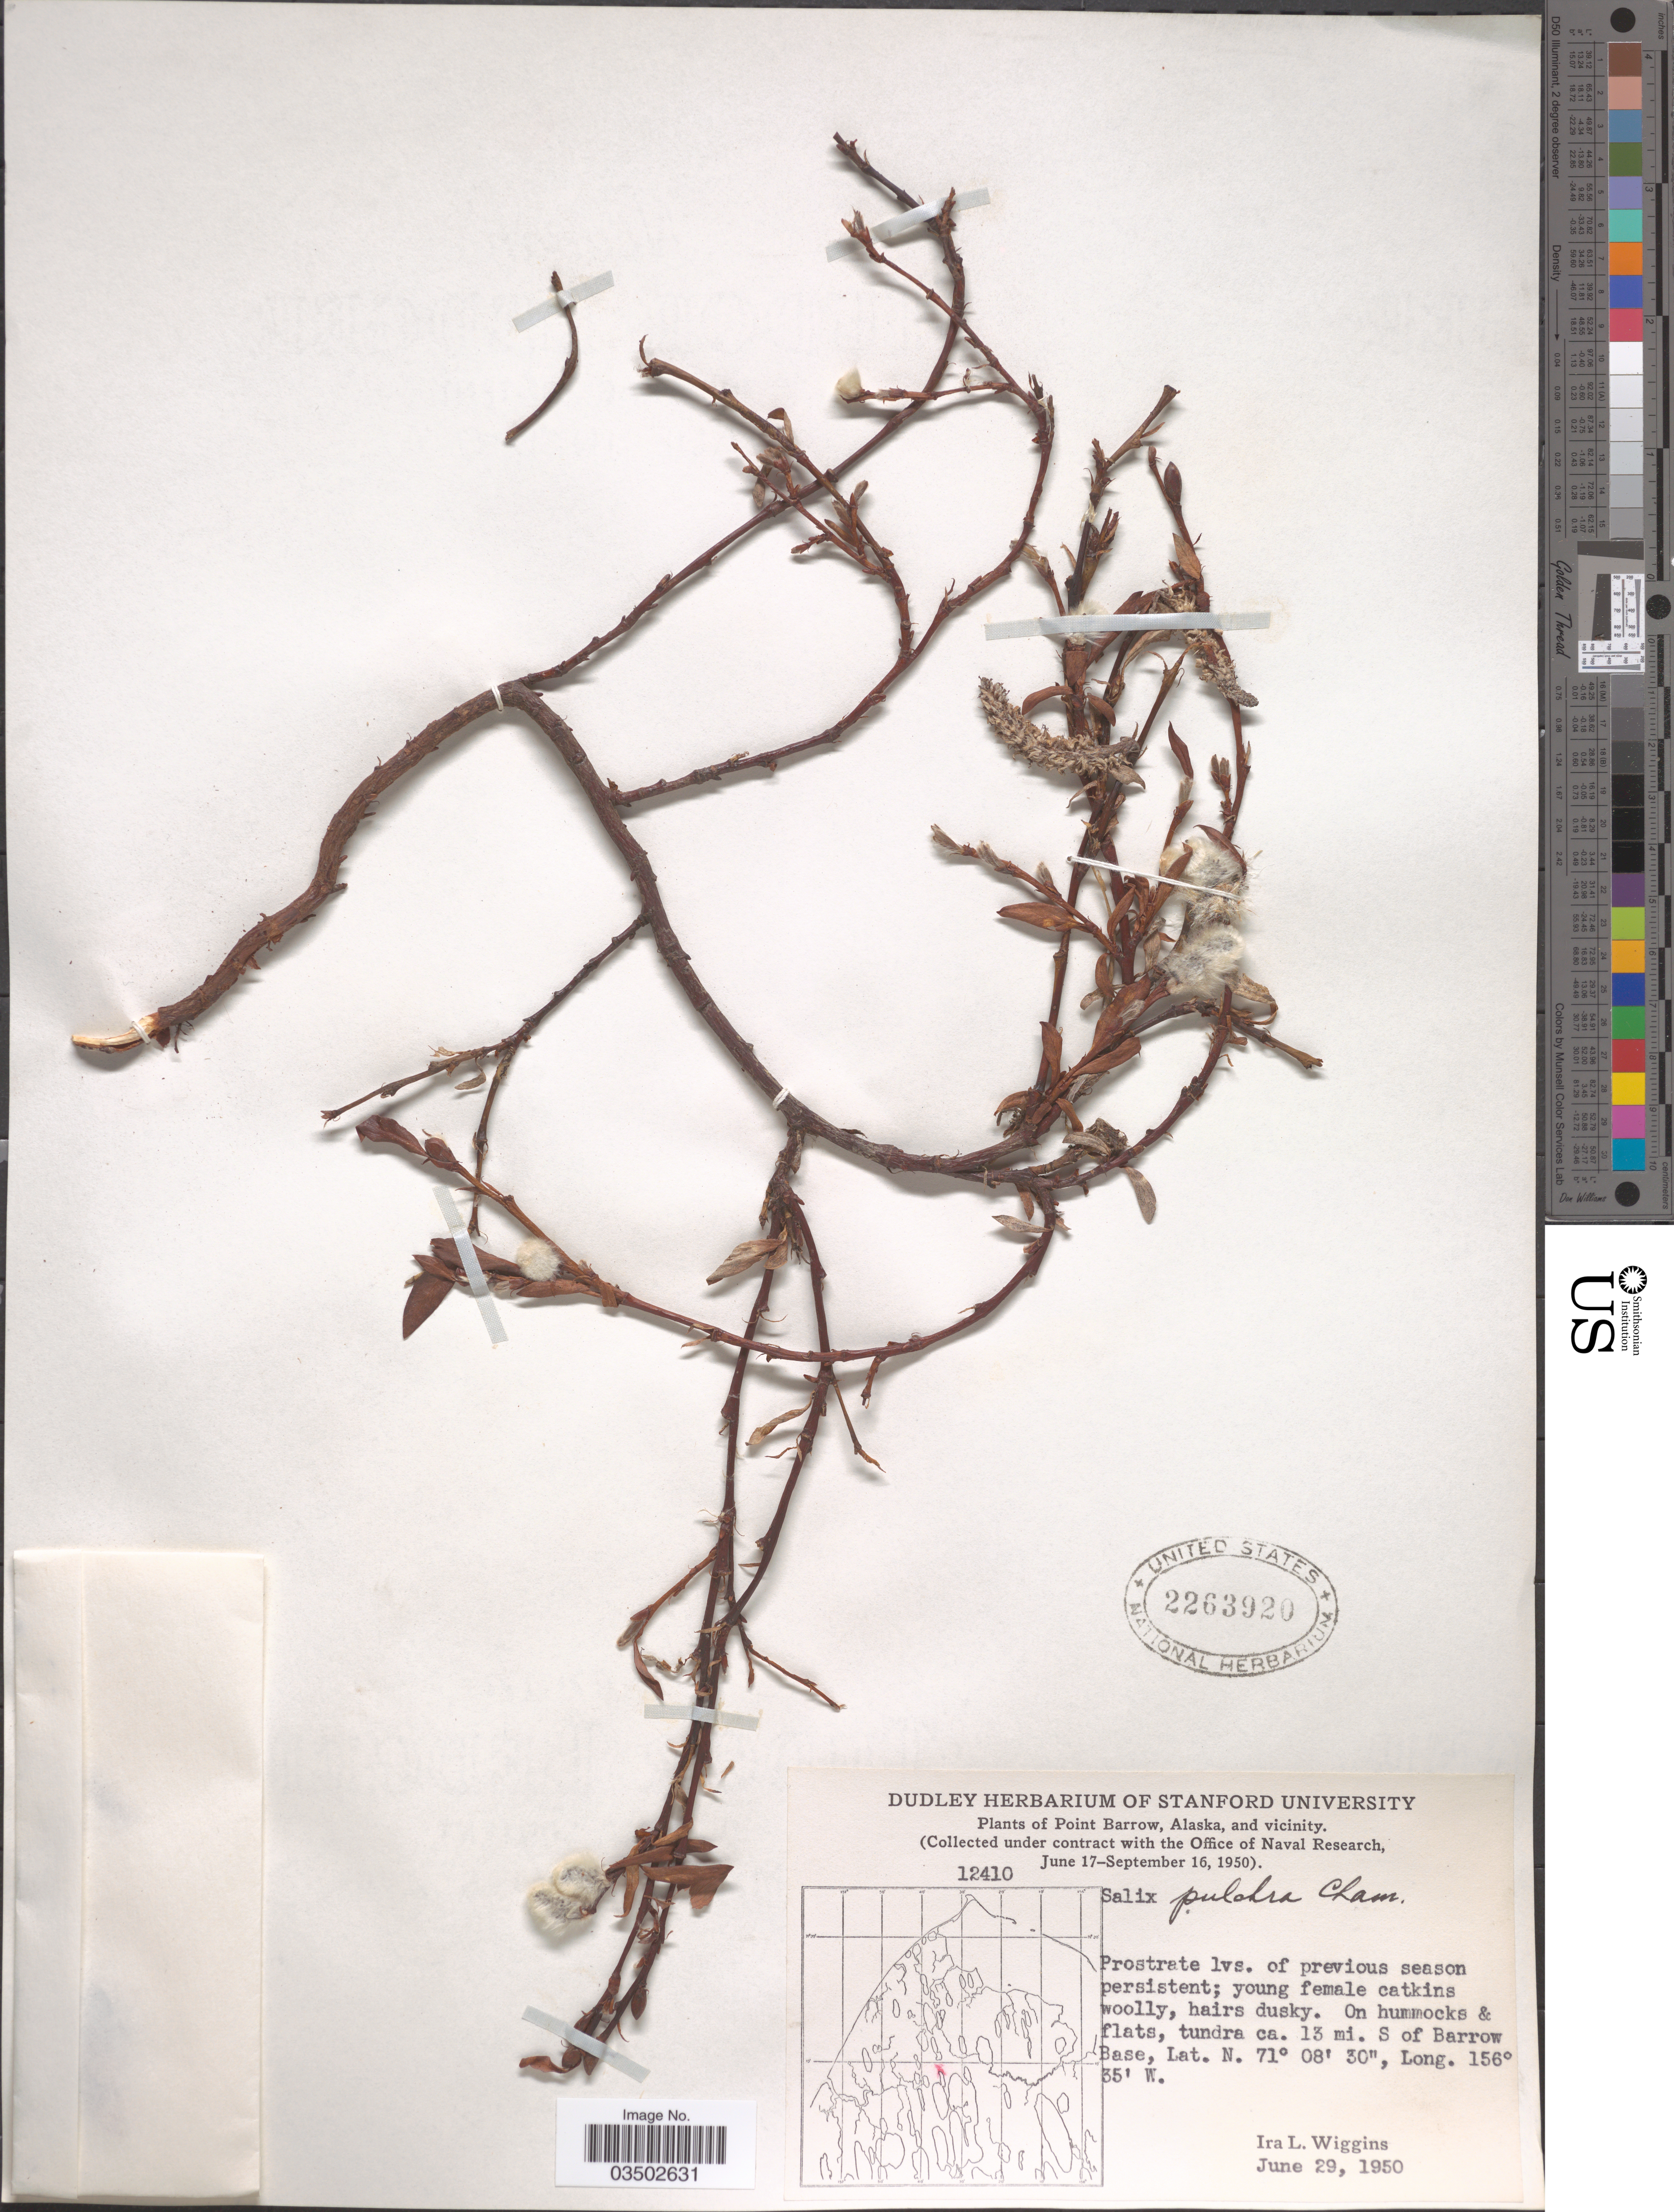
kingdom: Plantae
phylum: Tracheophyta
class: Magnoliopsida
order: Malpighiales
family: Salicaceae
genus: Salix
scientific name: Salix pulchra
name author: Cham.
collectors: I. L. Wiggins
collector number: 12410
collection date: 1950-06-29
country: United States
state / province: Alaska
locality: Point Barrow, Alaska, and vicinity. Tundra ca. 13 mi. S of Barrow Base.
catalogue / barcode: US 2263920